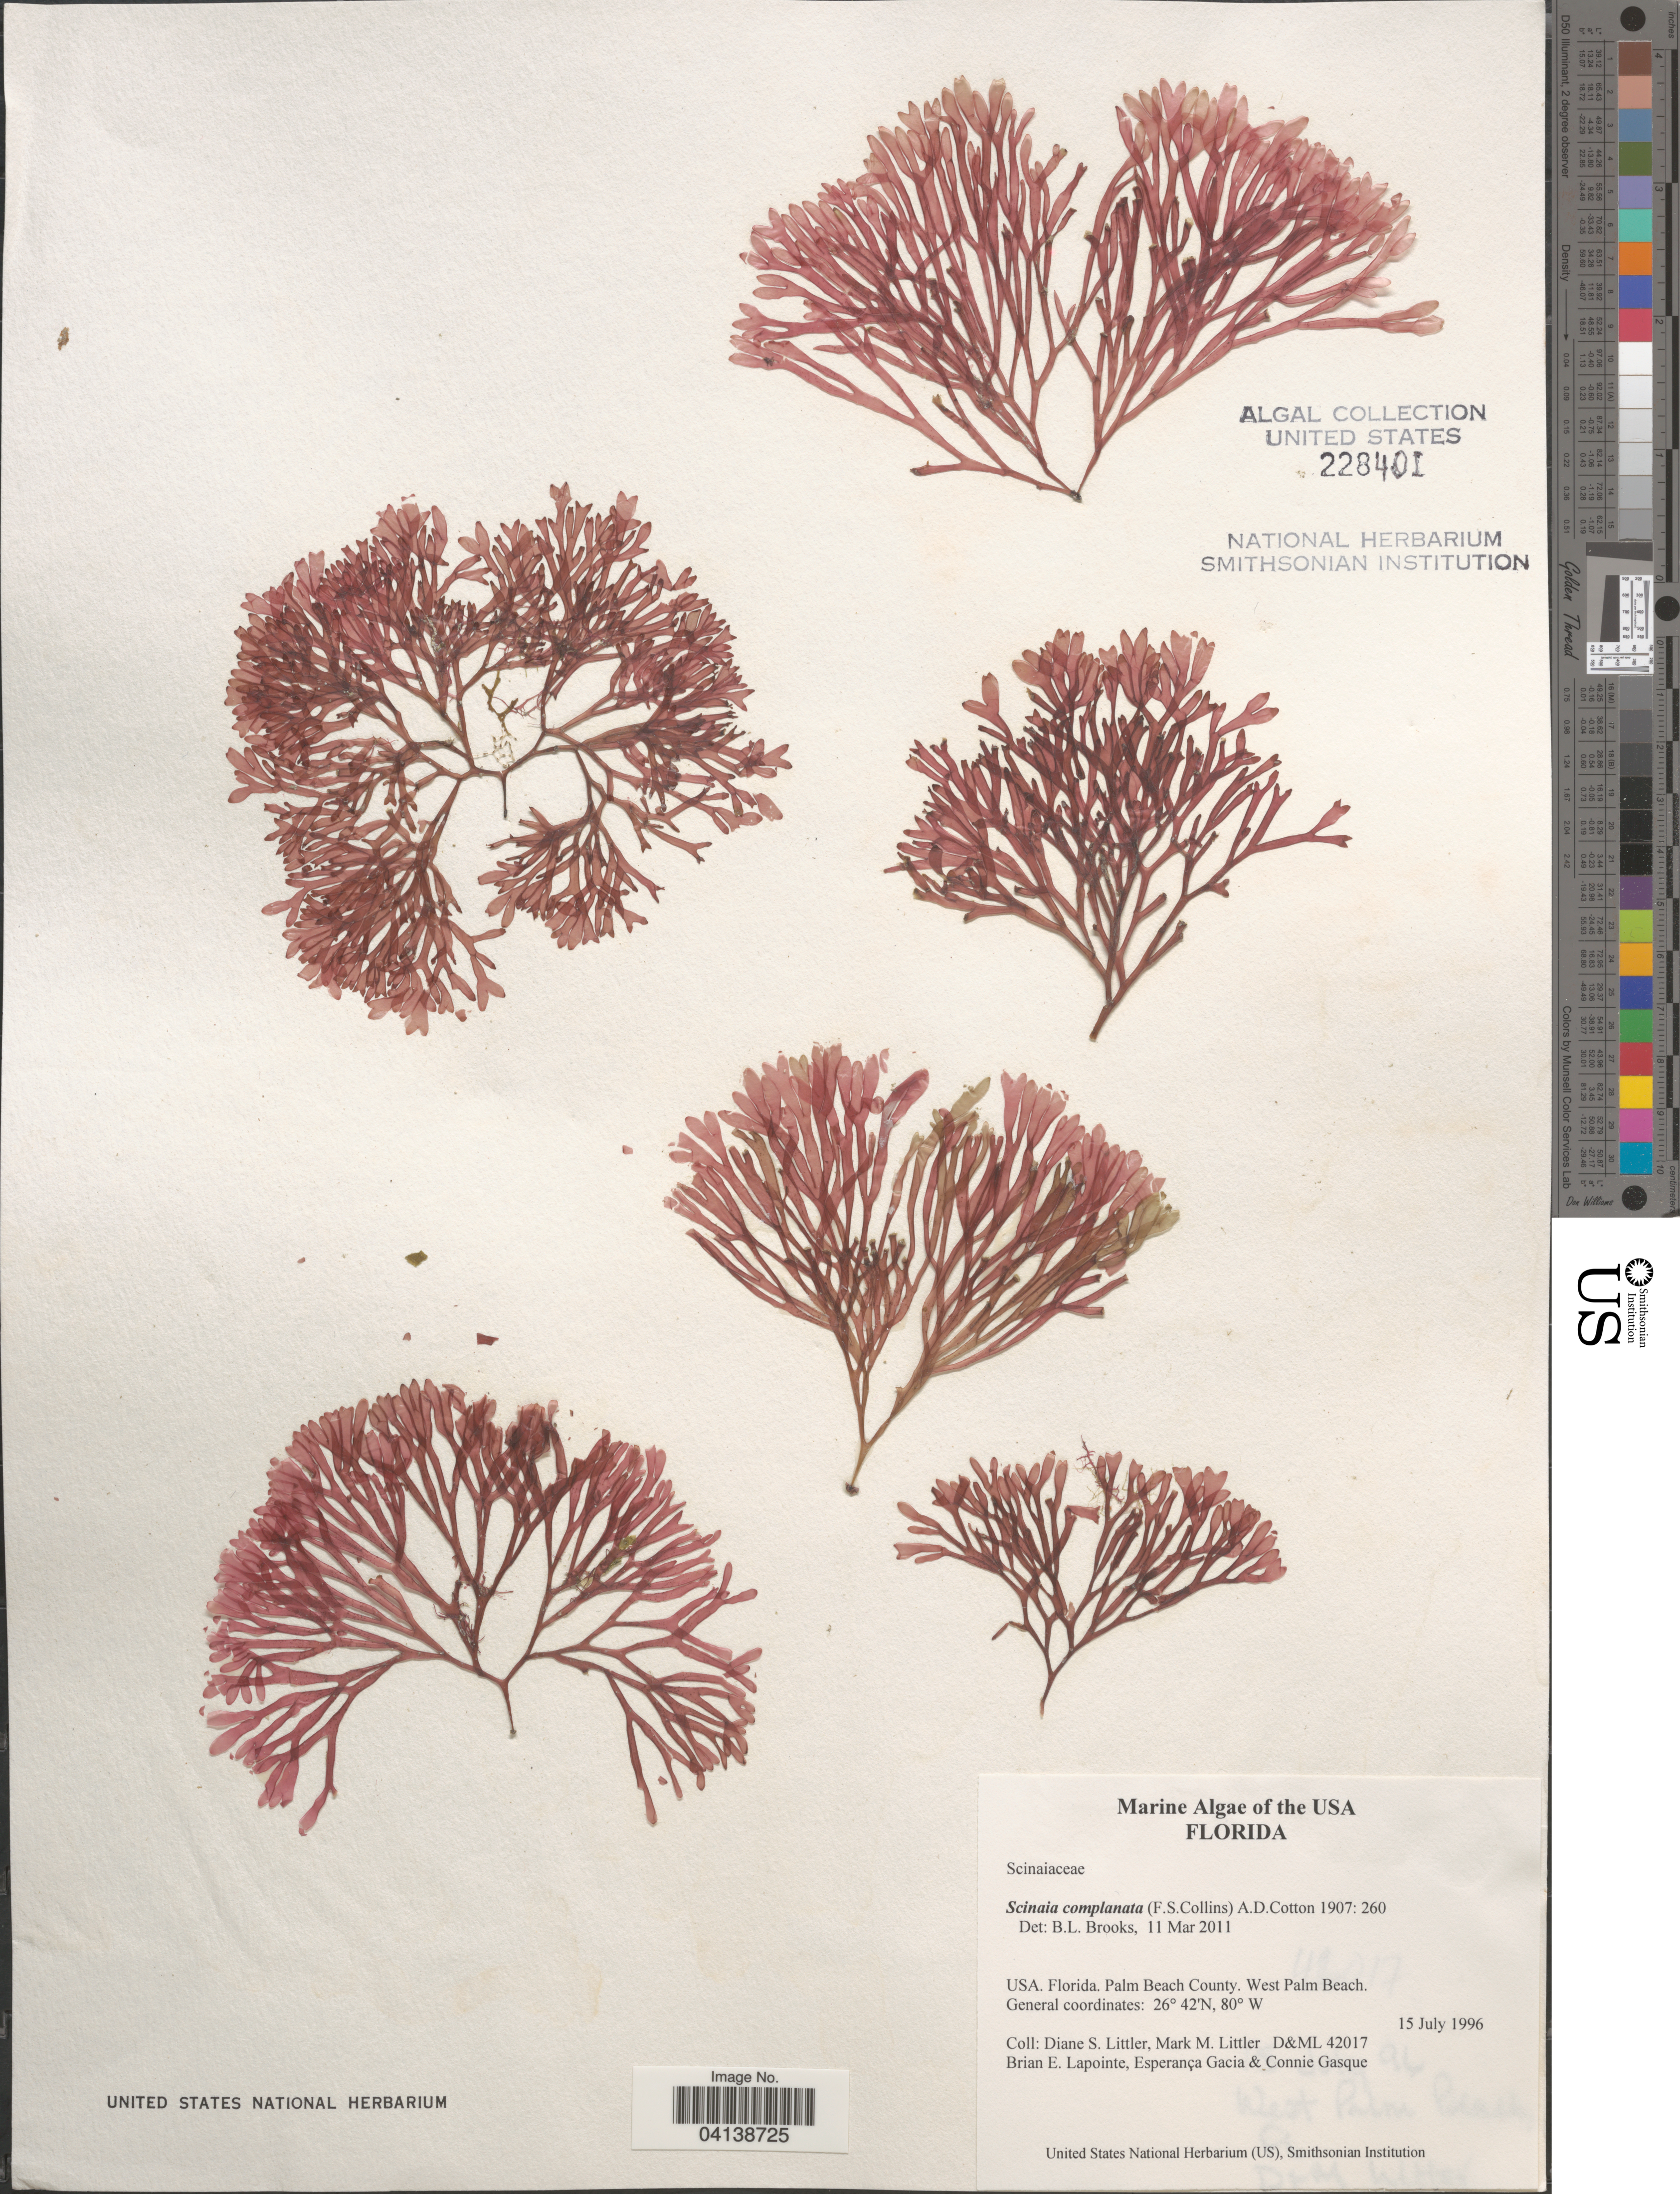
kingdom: Plantae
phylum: Rhodophyta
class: Florideophyceae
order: Nemaliales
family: Scinaiaceae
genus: Scinaia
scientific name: Scinaia complanata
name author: (Collins in Collins et al.) Cotton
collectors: D. S. Littler, M. M. Littler, B. Lapointe, E. Gacia & C. Gasque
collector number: D&ML42017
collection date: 1996-07-15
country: United States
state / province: Florida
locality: Palm Beach County. West Palm Beach.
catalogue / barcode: US 228401